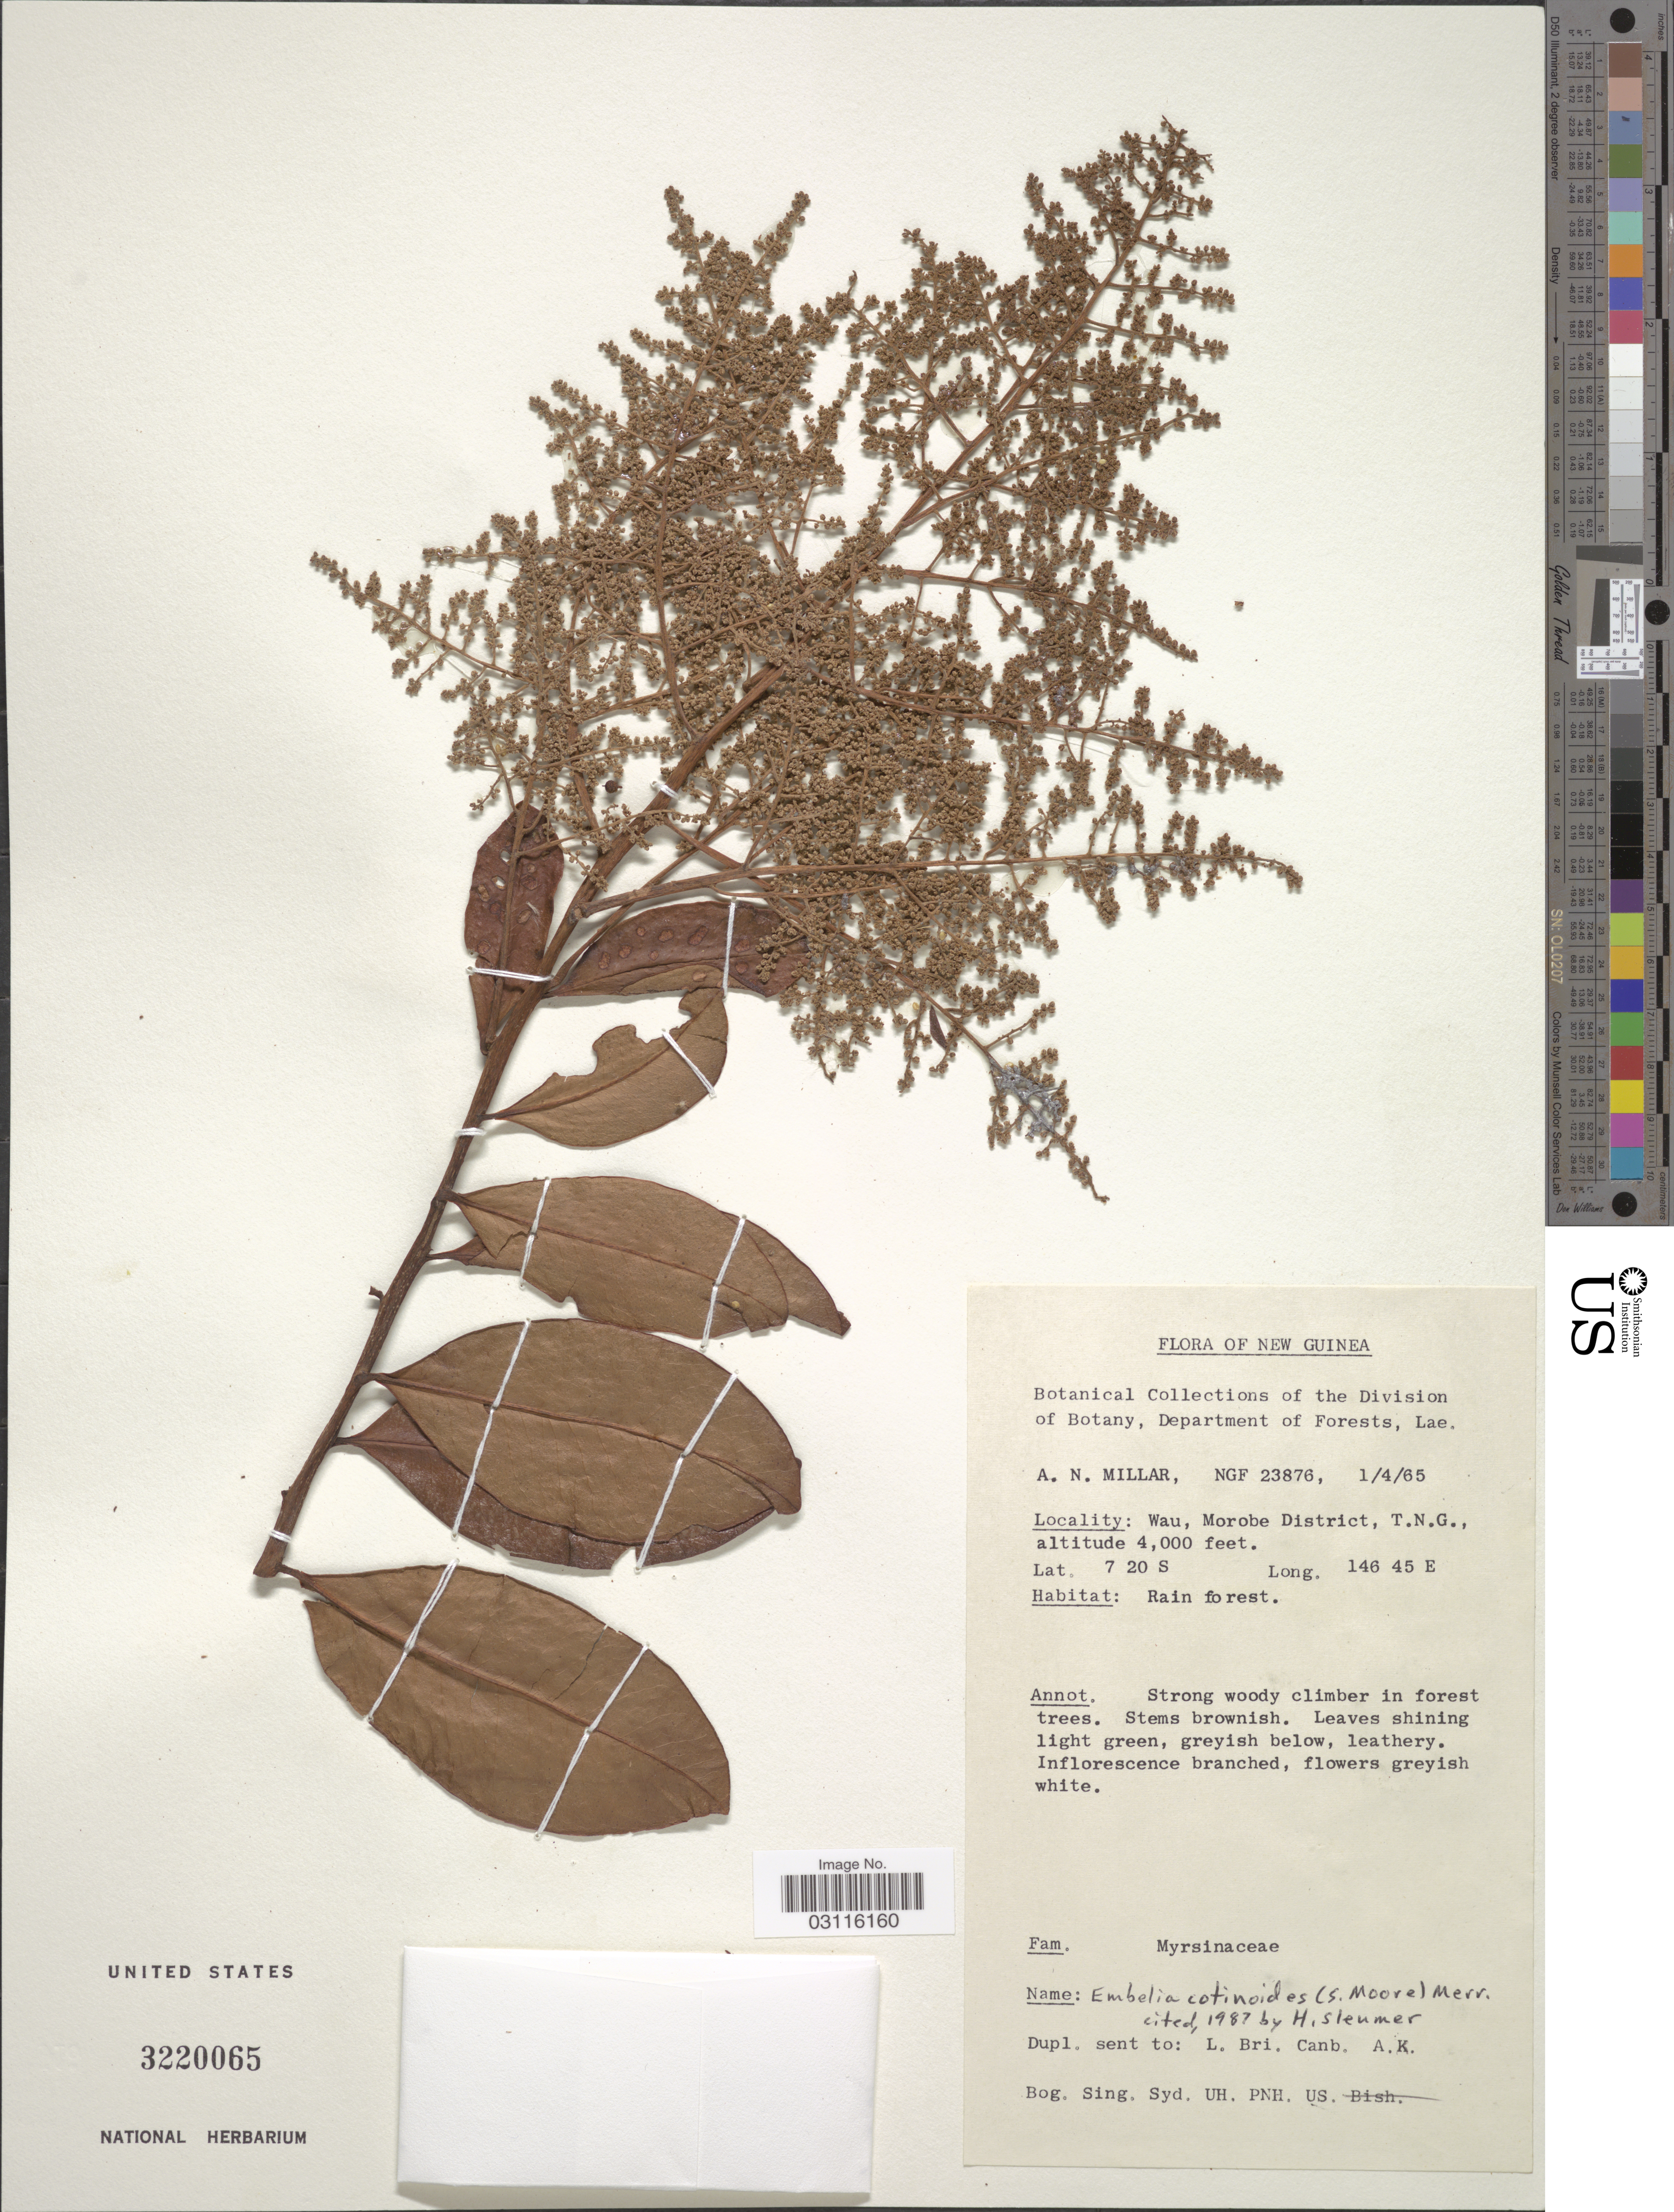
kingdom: Plantae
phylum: Tracheophyta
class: Magnoliopsida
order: Ericales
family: Primulaceae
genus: Embelia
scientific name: Embelia cotinoides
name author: (S. Moore) Merr.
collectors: A. Millar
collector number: NGF 23876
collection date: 1965-04-01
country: Papua New Guinea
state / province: Morobe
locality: New Guinea. Wau, Morobe District, T. N. G.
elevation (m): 1219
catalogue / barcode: US 3220065